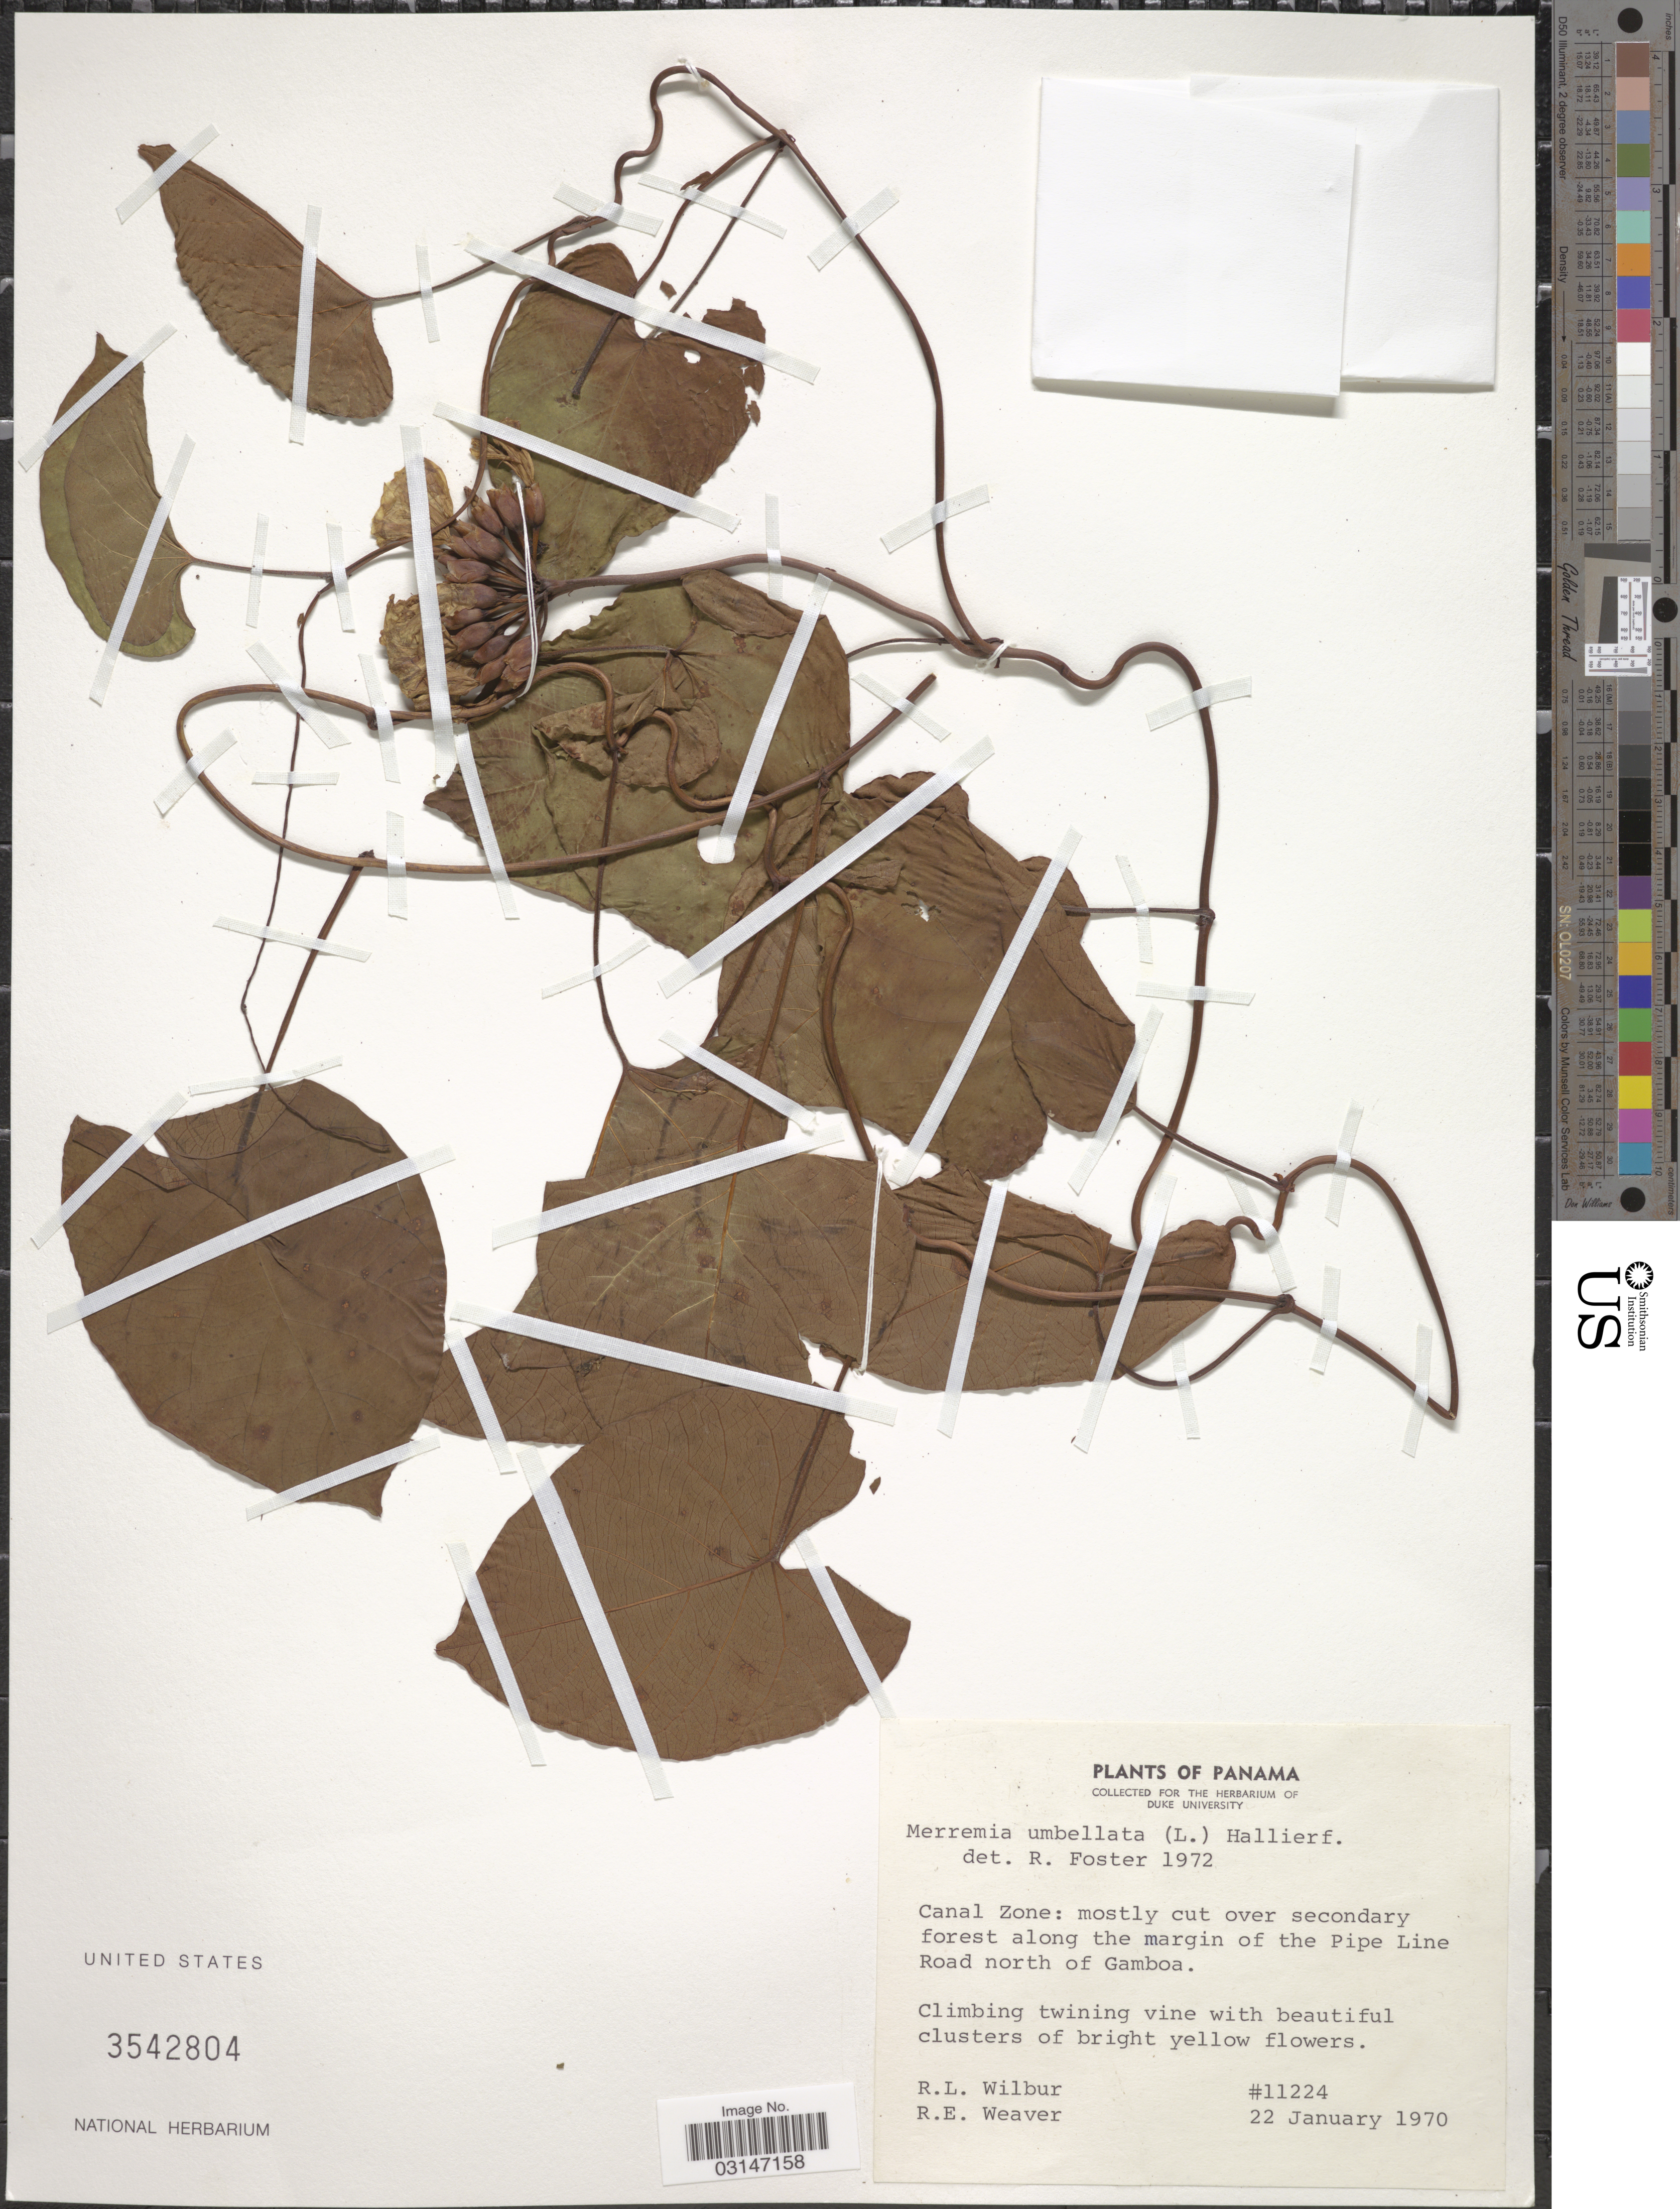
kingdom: Plantae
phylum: Tracheophyta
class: Magnoliopsida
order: Solanales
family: Convolvulaceae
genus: Camonea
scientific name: Camonea umbellata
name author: (L.) A. R. Simões & Staples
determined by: Strong, Mark T., (BOT), Smithsonian Institution - National Museum of Natural History (UNITED STATES)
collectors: R. L. Wilbur & R. E. Weaver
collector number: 11224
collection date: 1970-01-22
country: Panama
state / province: Colón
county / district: Canal Zone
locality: Canal Zone: mostly cut over secondary forest along the margin of the Pipe Line Road north of Gamboa.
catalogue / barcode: US 3542804